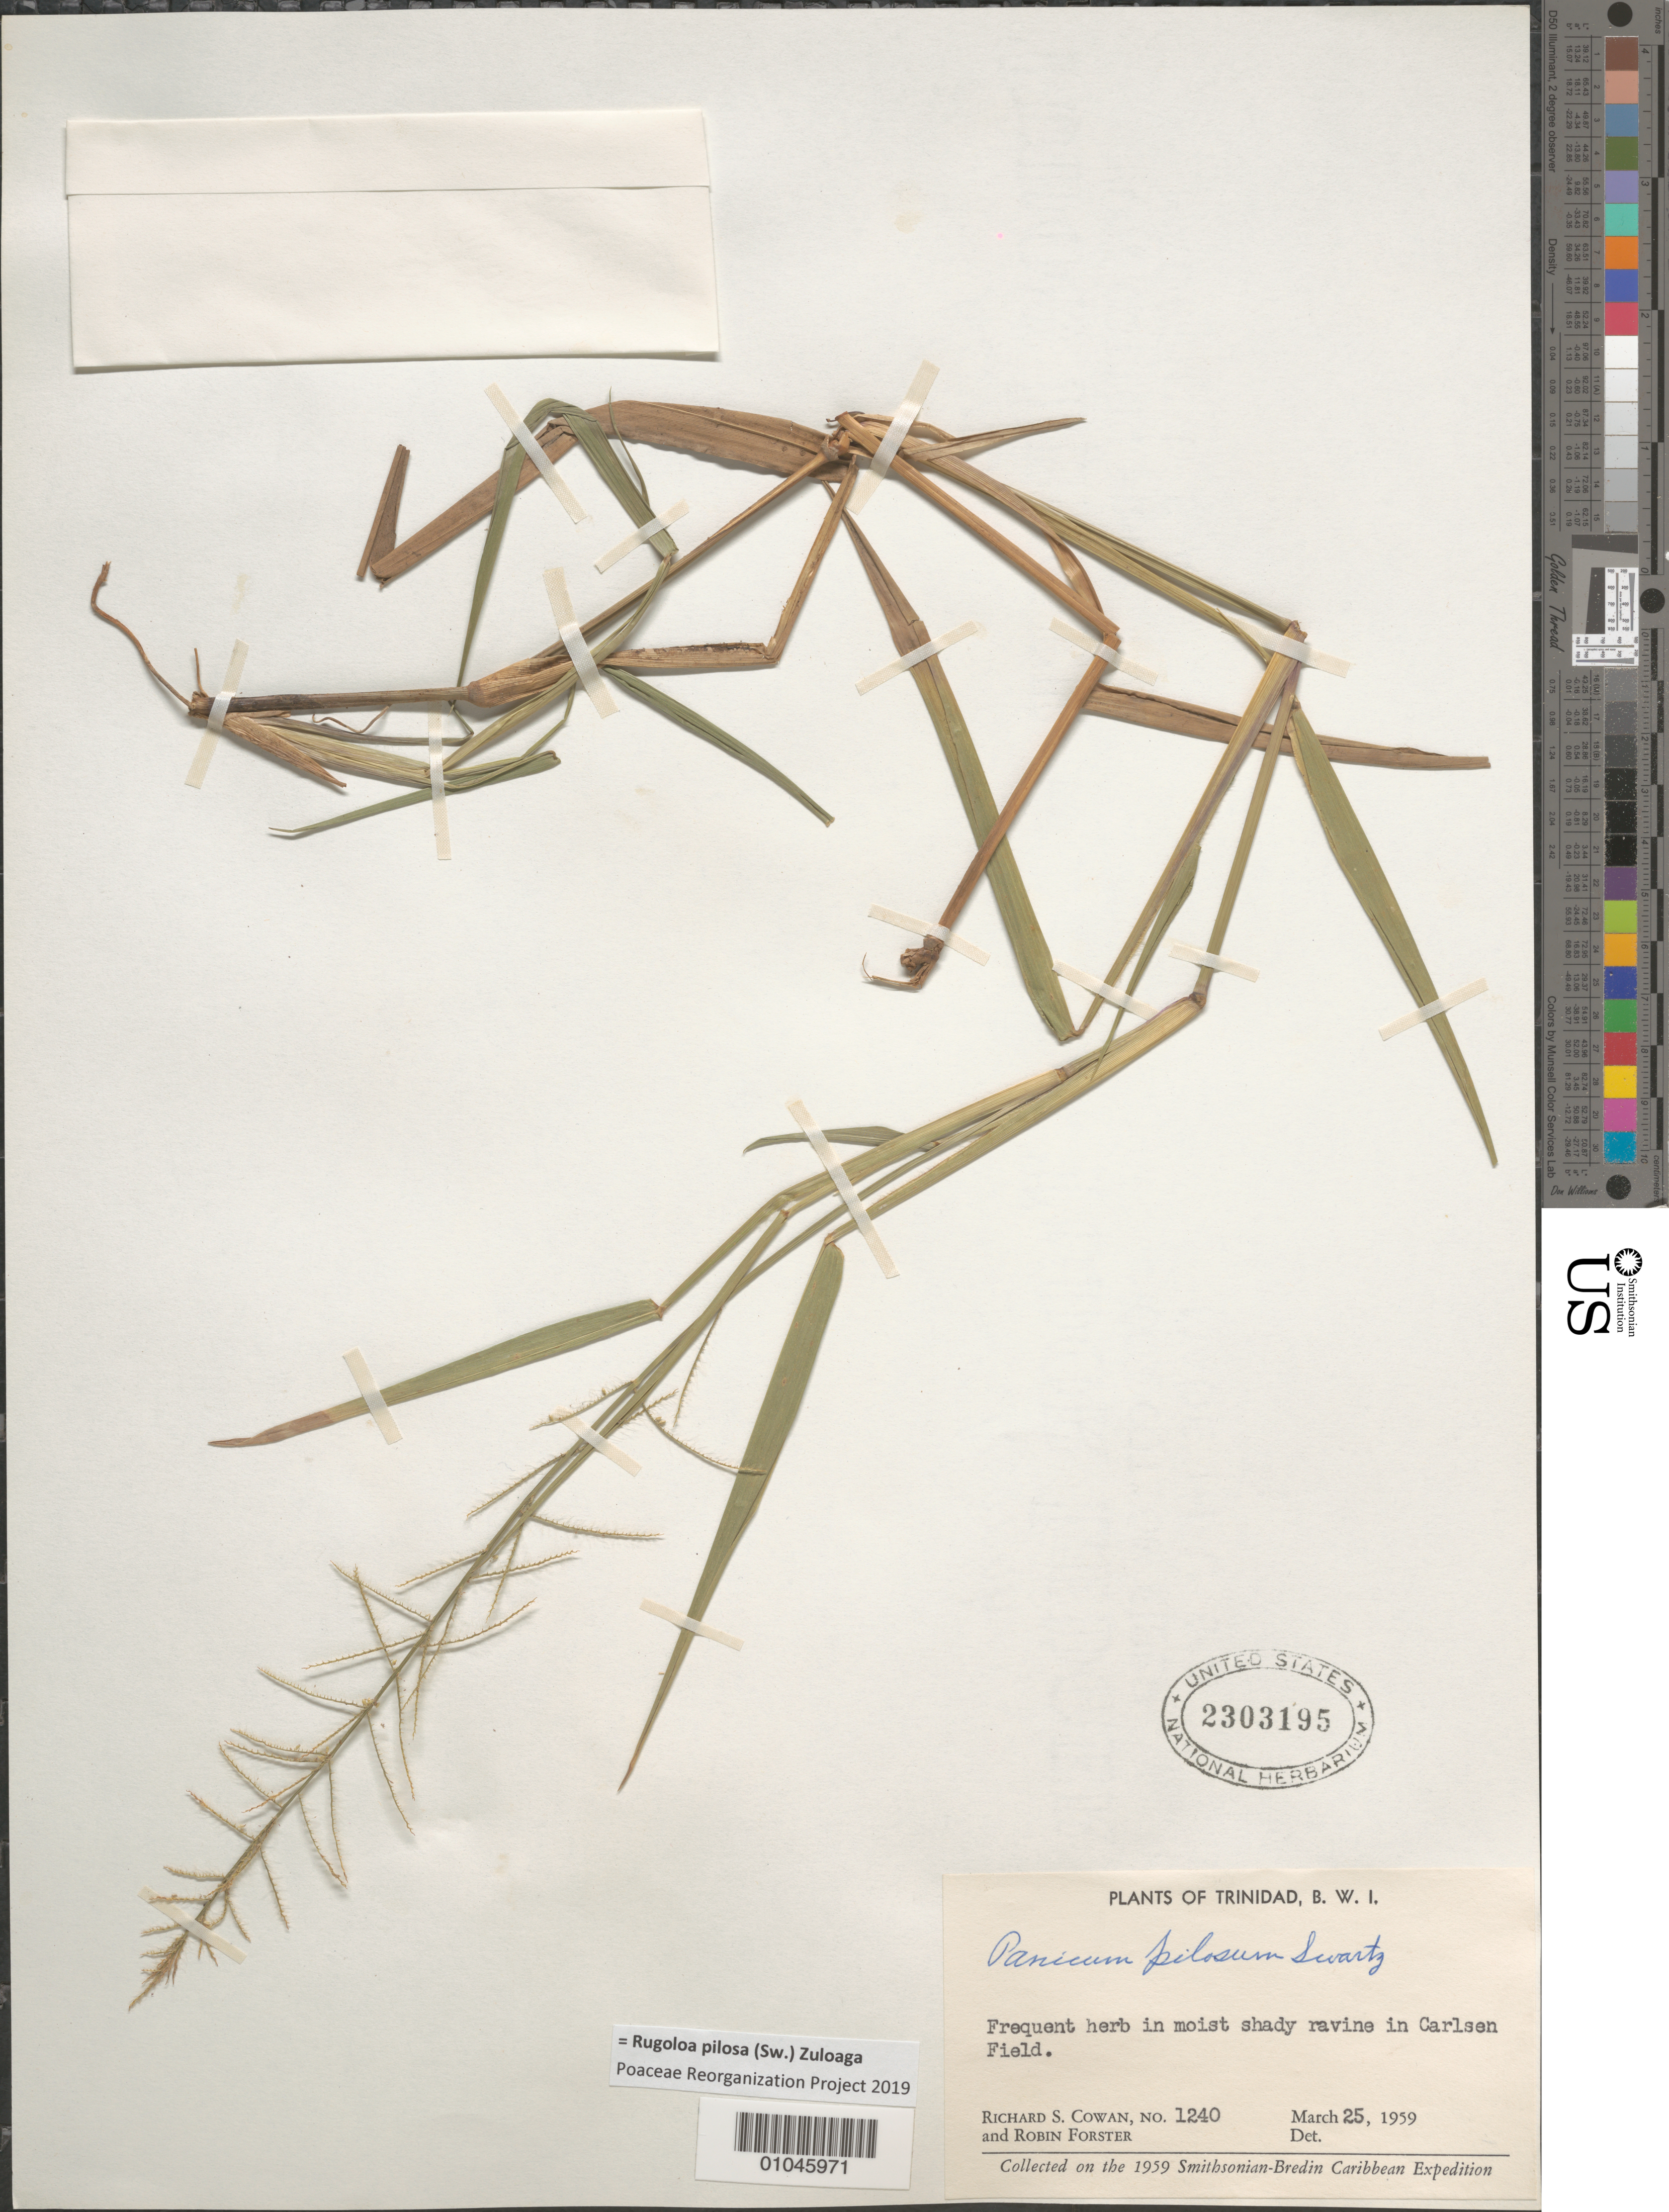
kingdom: Plantae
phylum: Tracheophyta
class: Liliopsida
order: Poales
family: Poaceae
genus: Panicum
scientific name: Panicum pilosum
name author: Sw.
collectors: R. S. Cowan & R. Forster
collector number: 1240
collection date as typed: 25 Mar 1959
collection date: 1959-03-25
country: Trinidad and Tobago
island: Trinidad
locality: Frequent herb in moist shady ravine in Carlsen Field.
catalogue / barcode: US 2303195